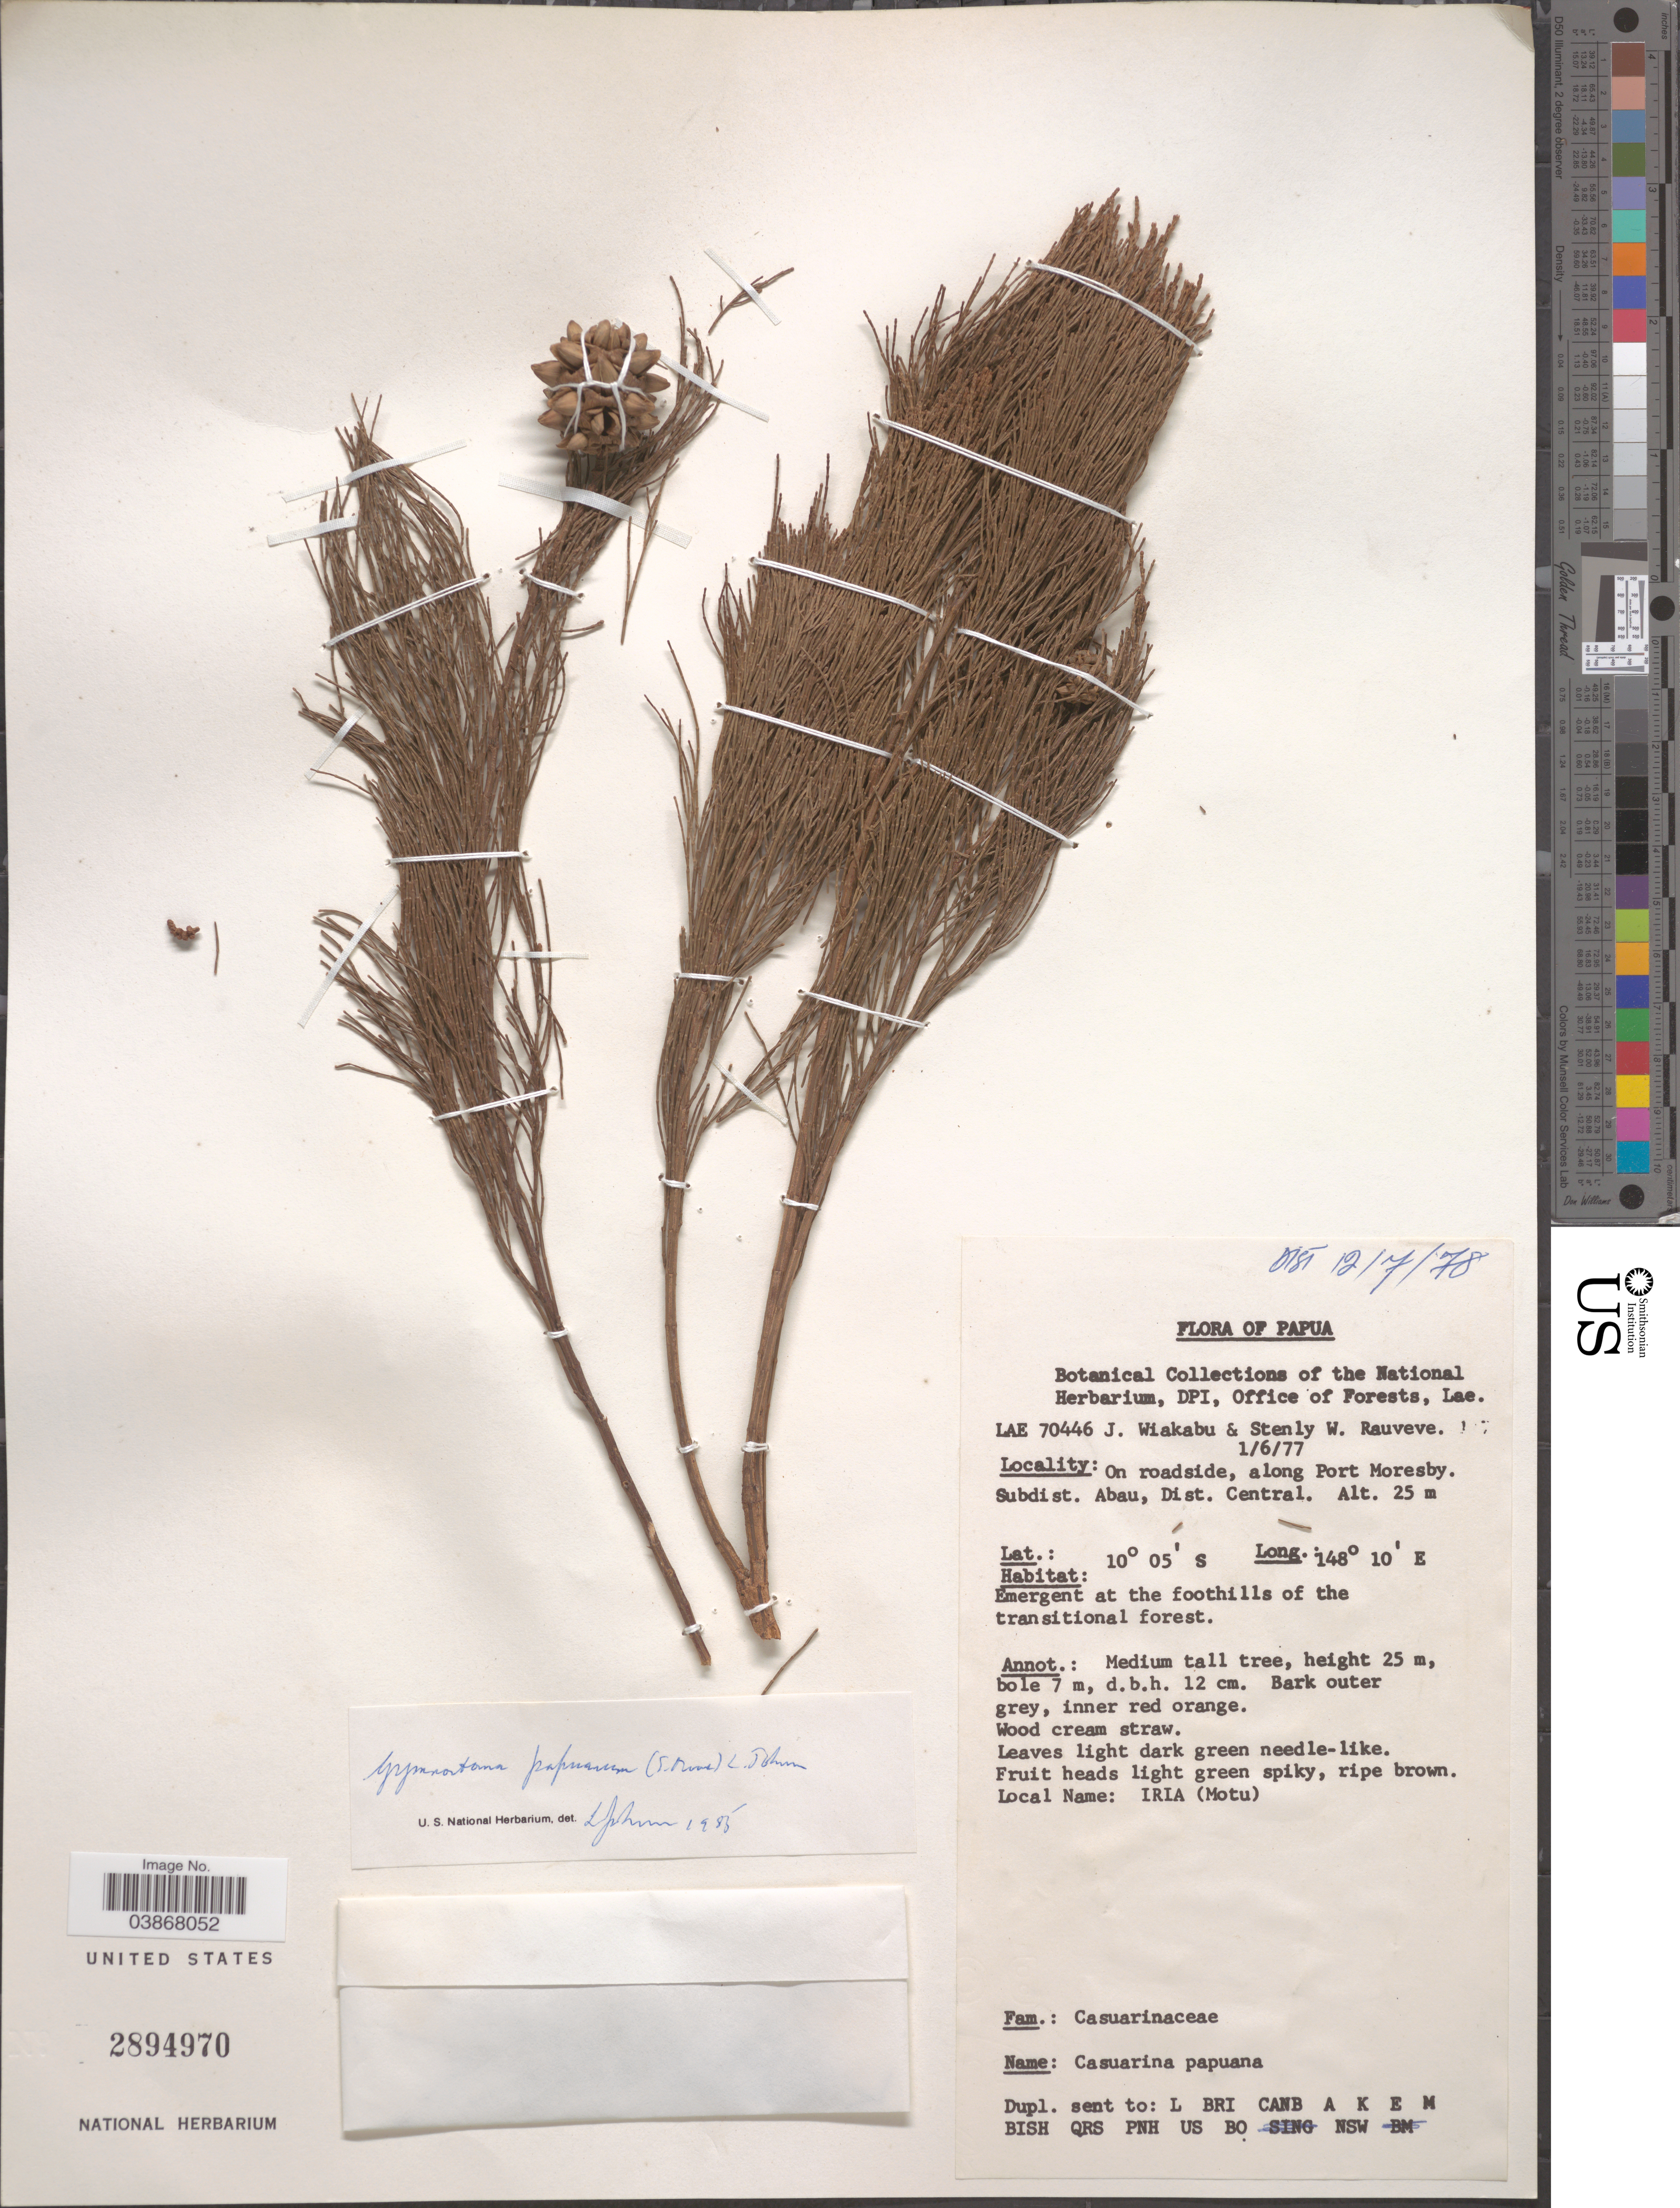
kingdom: Plantae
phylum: Tracheophyta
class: Magnoliopsida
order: Fagales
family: Casuarinaceae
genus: Gymnostoma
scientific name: Gymnostoma papuanum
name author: (S. Moore) L.A.S. Johnson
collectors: J. Wiakabu & S. Rauveve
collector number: LAE 70446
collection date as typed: Transcribed d/m/y: 1/6/77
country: Papua New Guinea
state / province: Central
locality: Papua. On roadside, along Port Moresby. Subdist. Abau, Dist. Central.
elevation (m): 25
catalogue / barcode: US 2894970